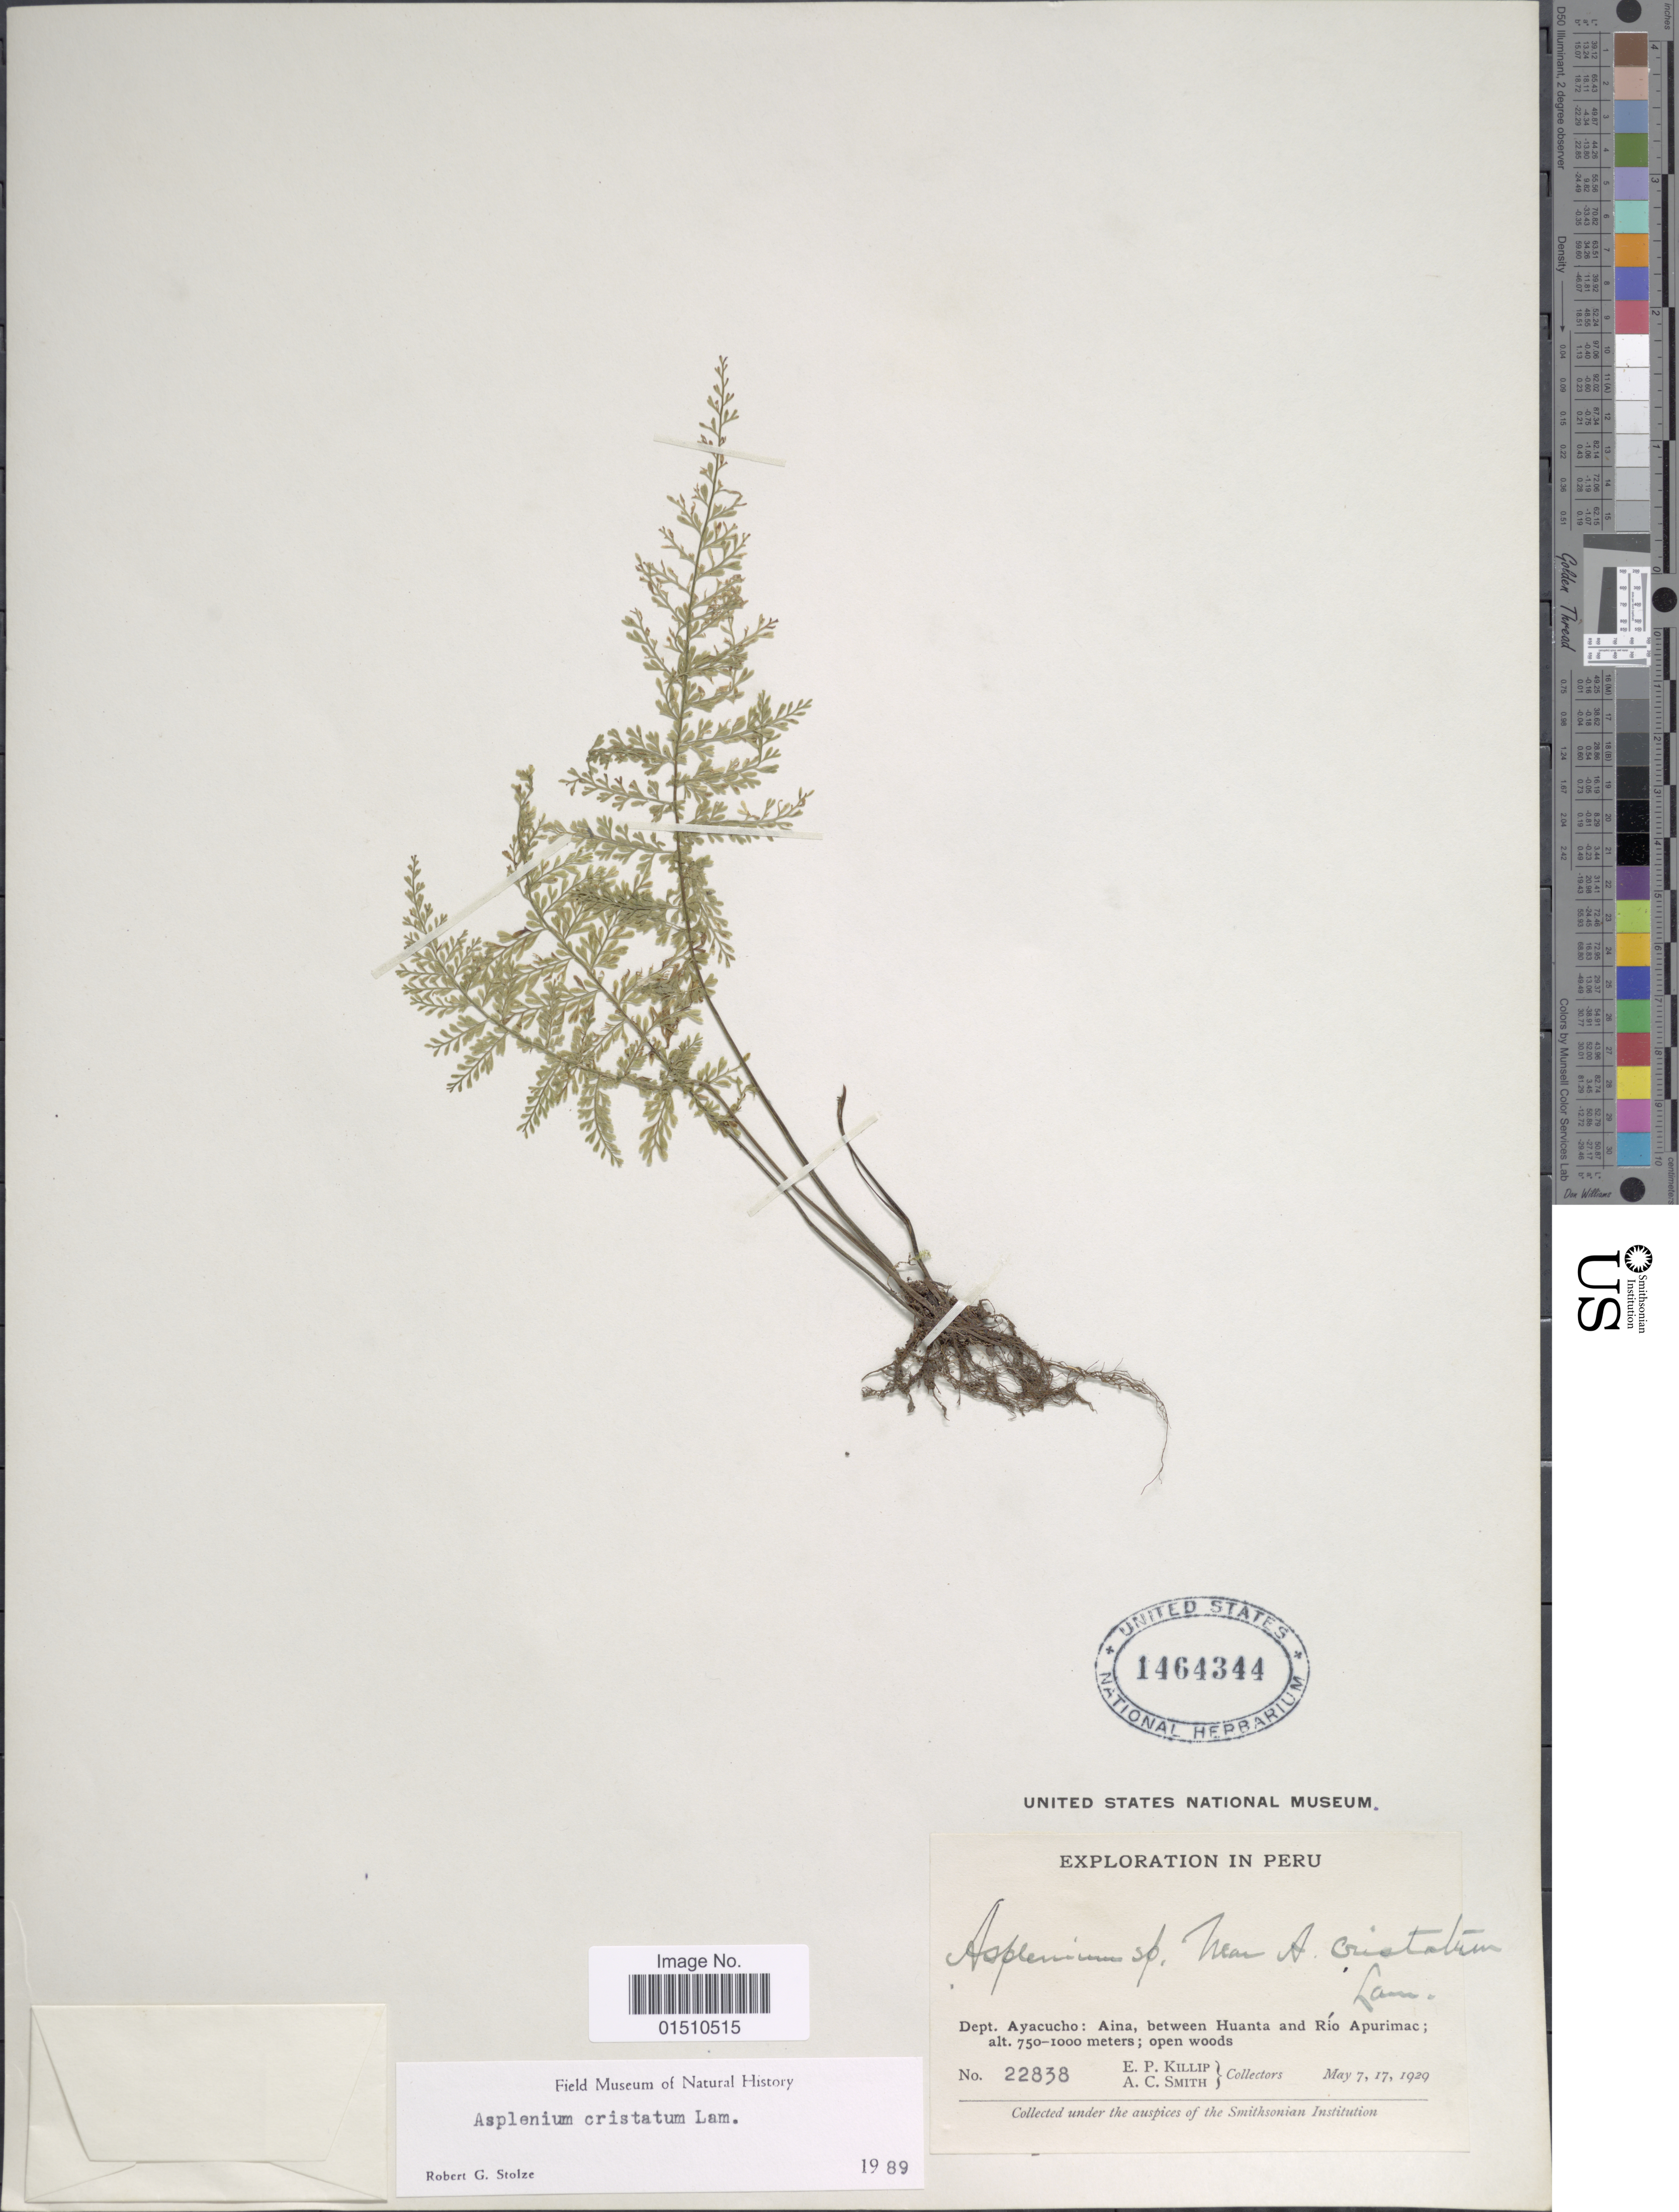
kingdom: Plantae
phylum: Tracheophyta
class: Polypodiopsida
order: Polypodiales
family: Aspleniaceae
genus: Asplenium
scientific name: Asplenium cuneatum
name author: Lam.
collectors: E. P. Killip & A. C. Smith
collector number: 22838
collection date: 1929-05-07/1929-05-17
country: Peru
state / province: Ayacucho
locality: Peru, Dept. Ayacuchi: Aina, between Huanta and Rio Apurimac.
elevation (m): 750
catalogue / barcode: US 1464344